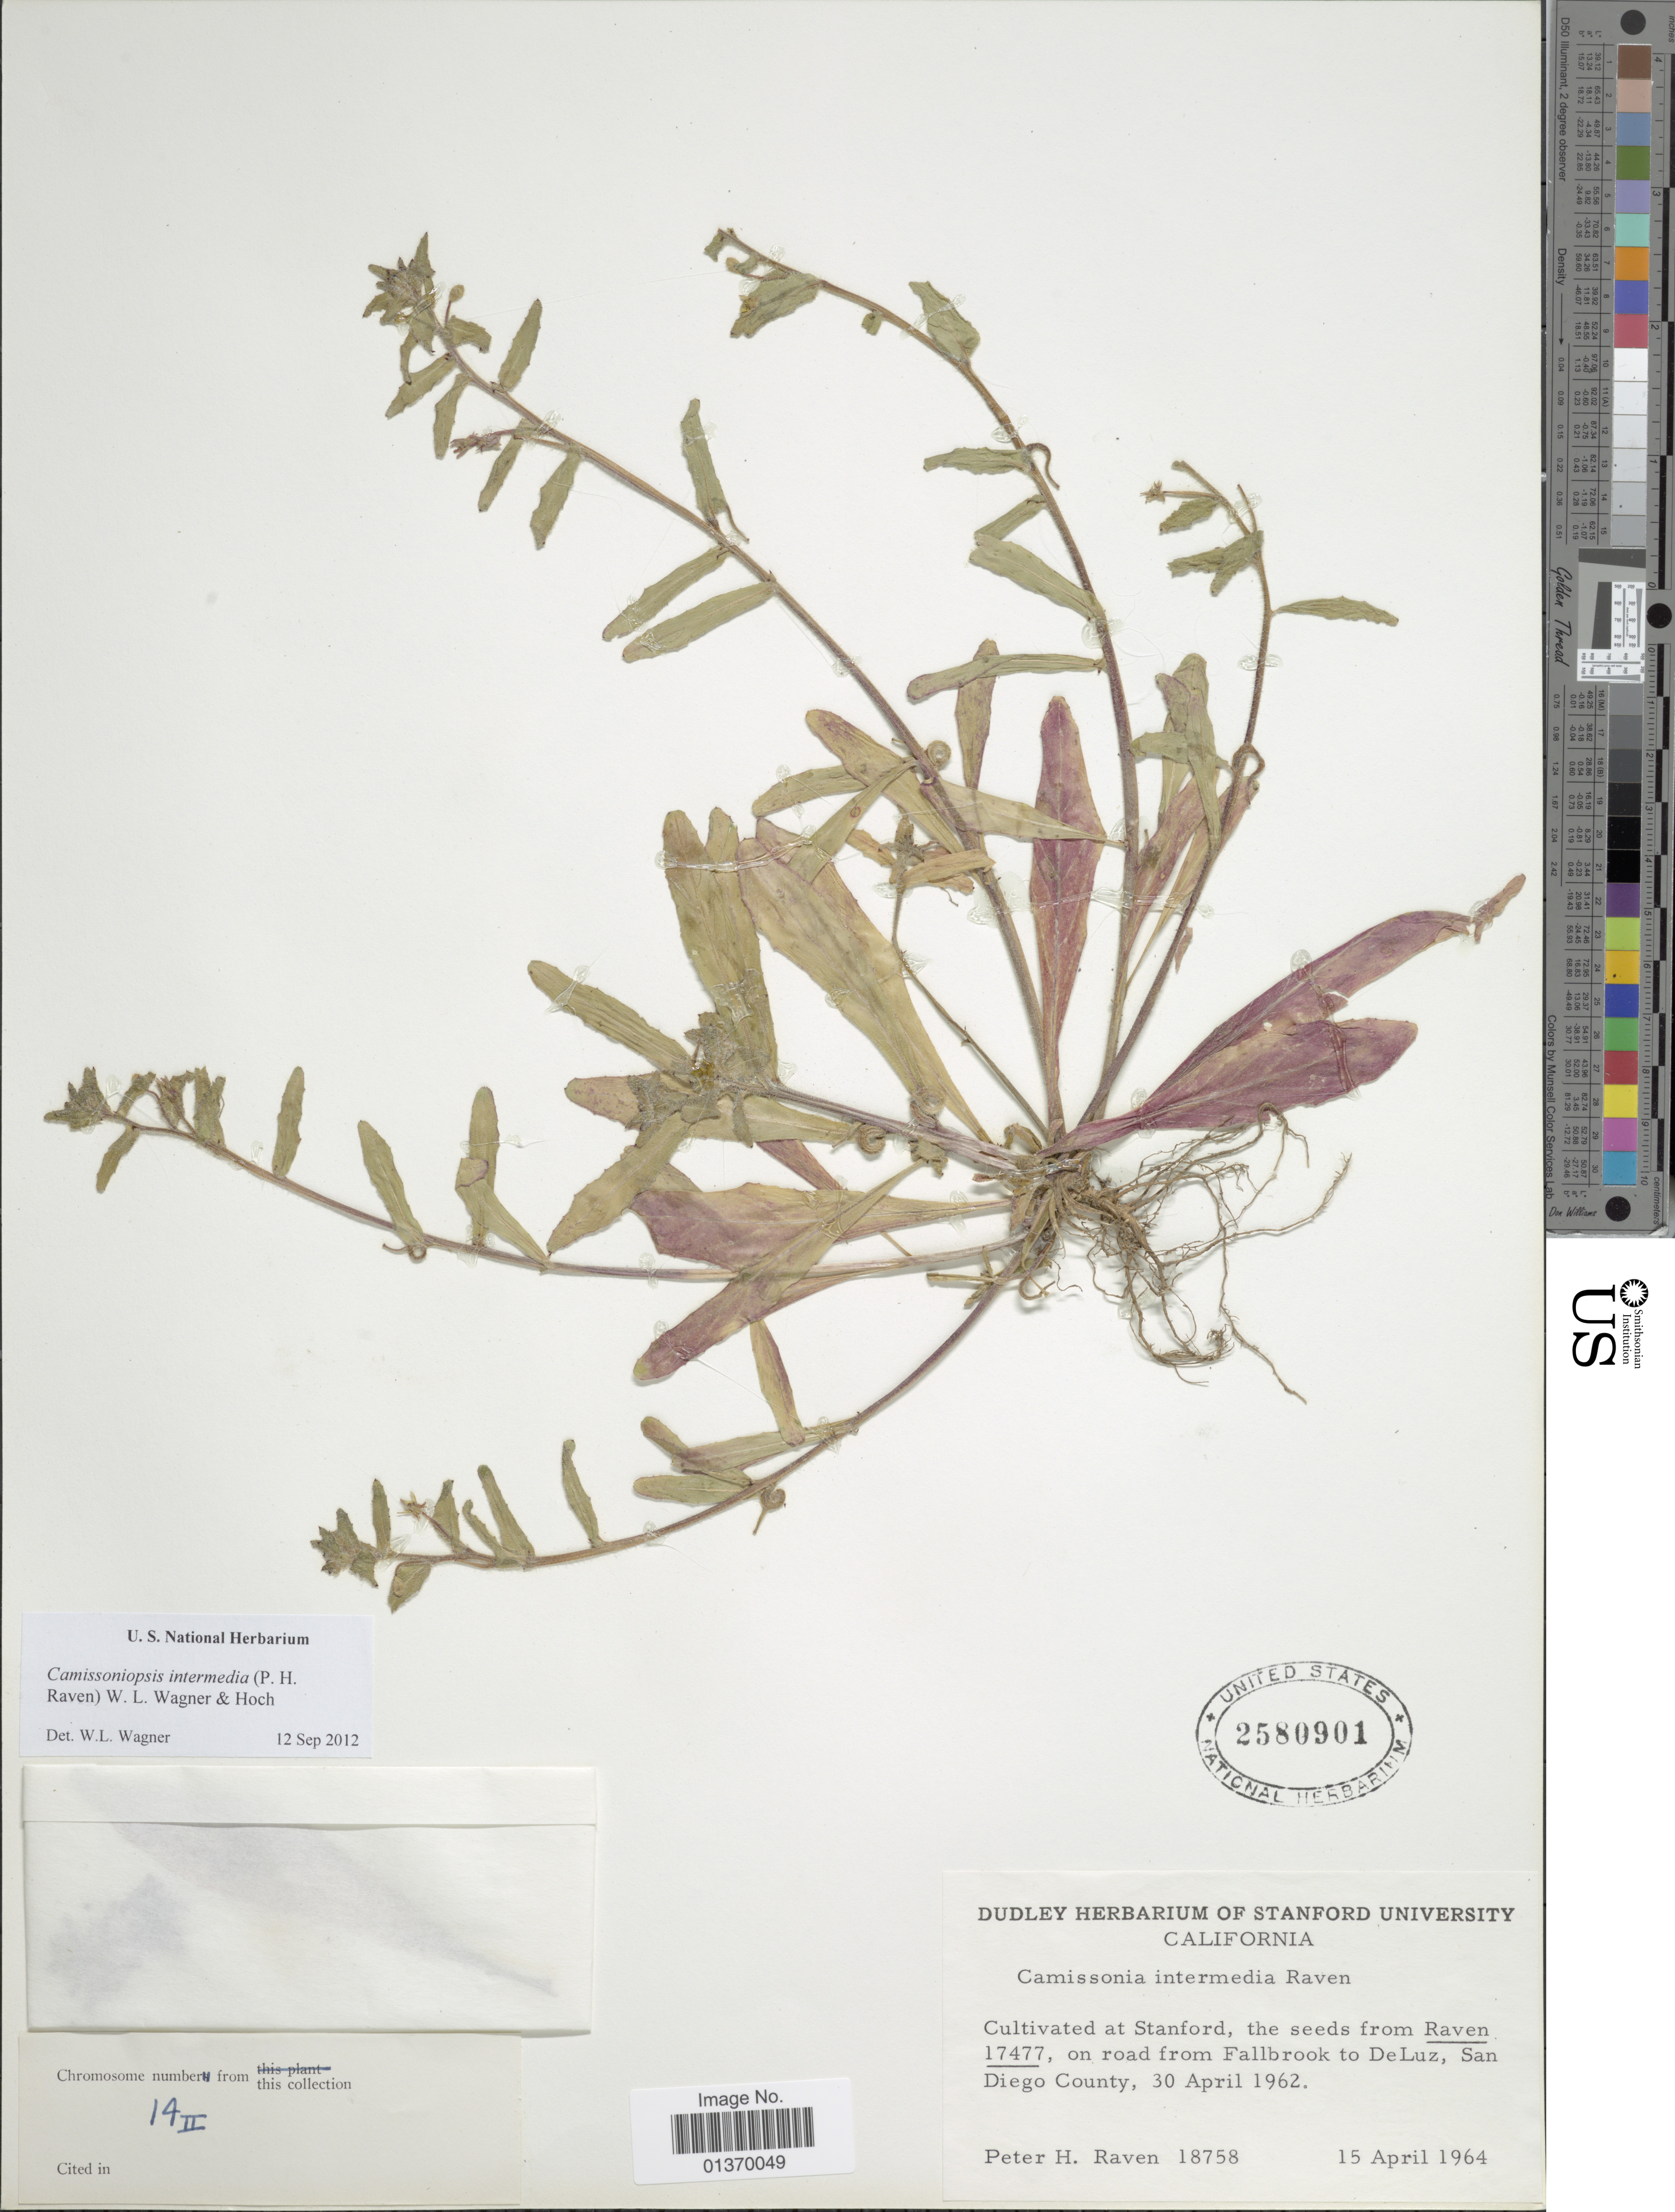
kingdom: Plantae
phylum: Tracheophyta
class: Magnoliopsida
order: Myrtales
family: Onagraceae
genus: Camissoniopsis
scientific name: Camissoniopsis intermedia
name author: (P.H. Raven) W.L. Wagner & Hoch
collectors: P. H. Raven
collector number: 18758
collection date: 1964-04-15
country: United States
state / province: California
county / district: San Diego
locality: At Stanford, on road from Fallbrook to DeLuz, San Diego County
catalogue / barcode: US 2580901